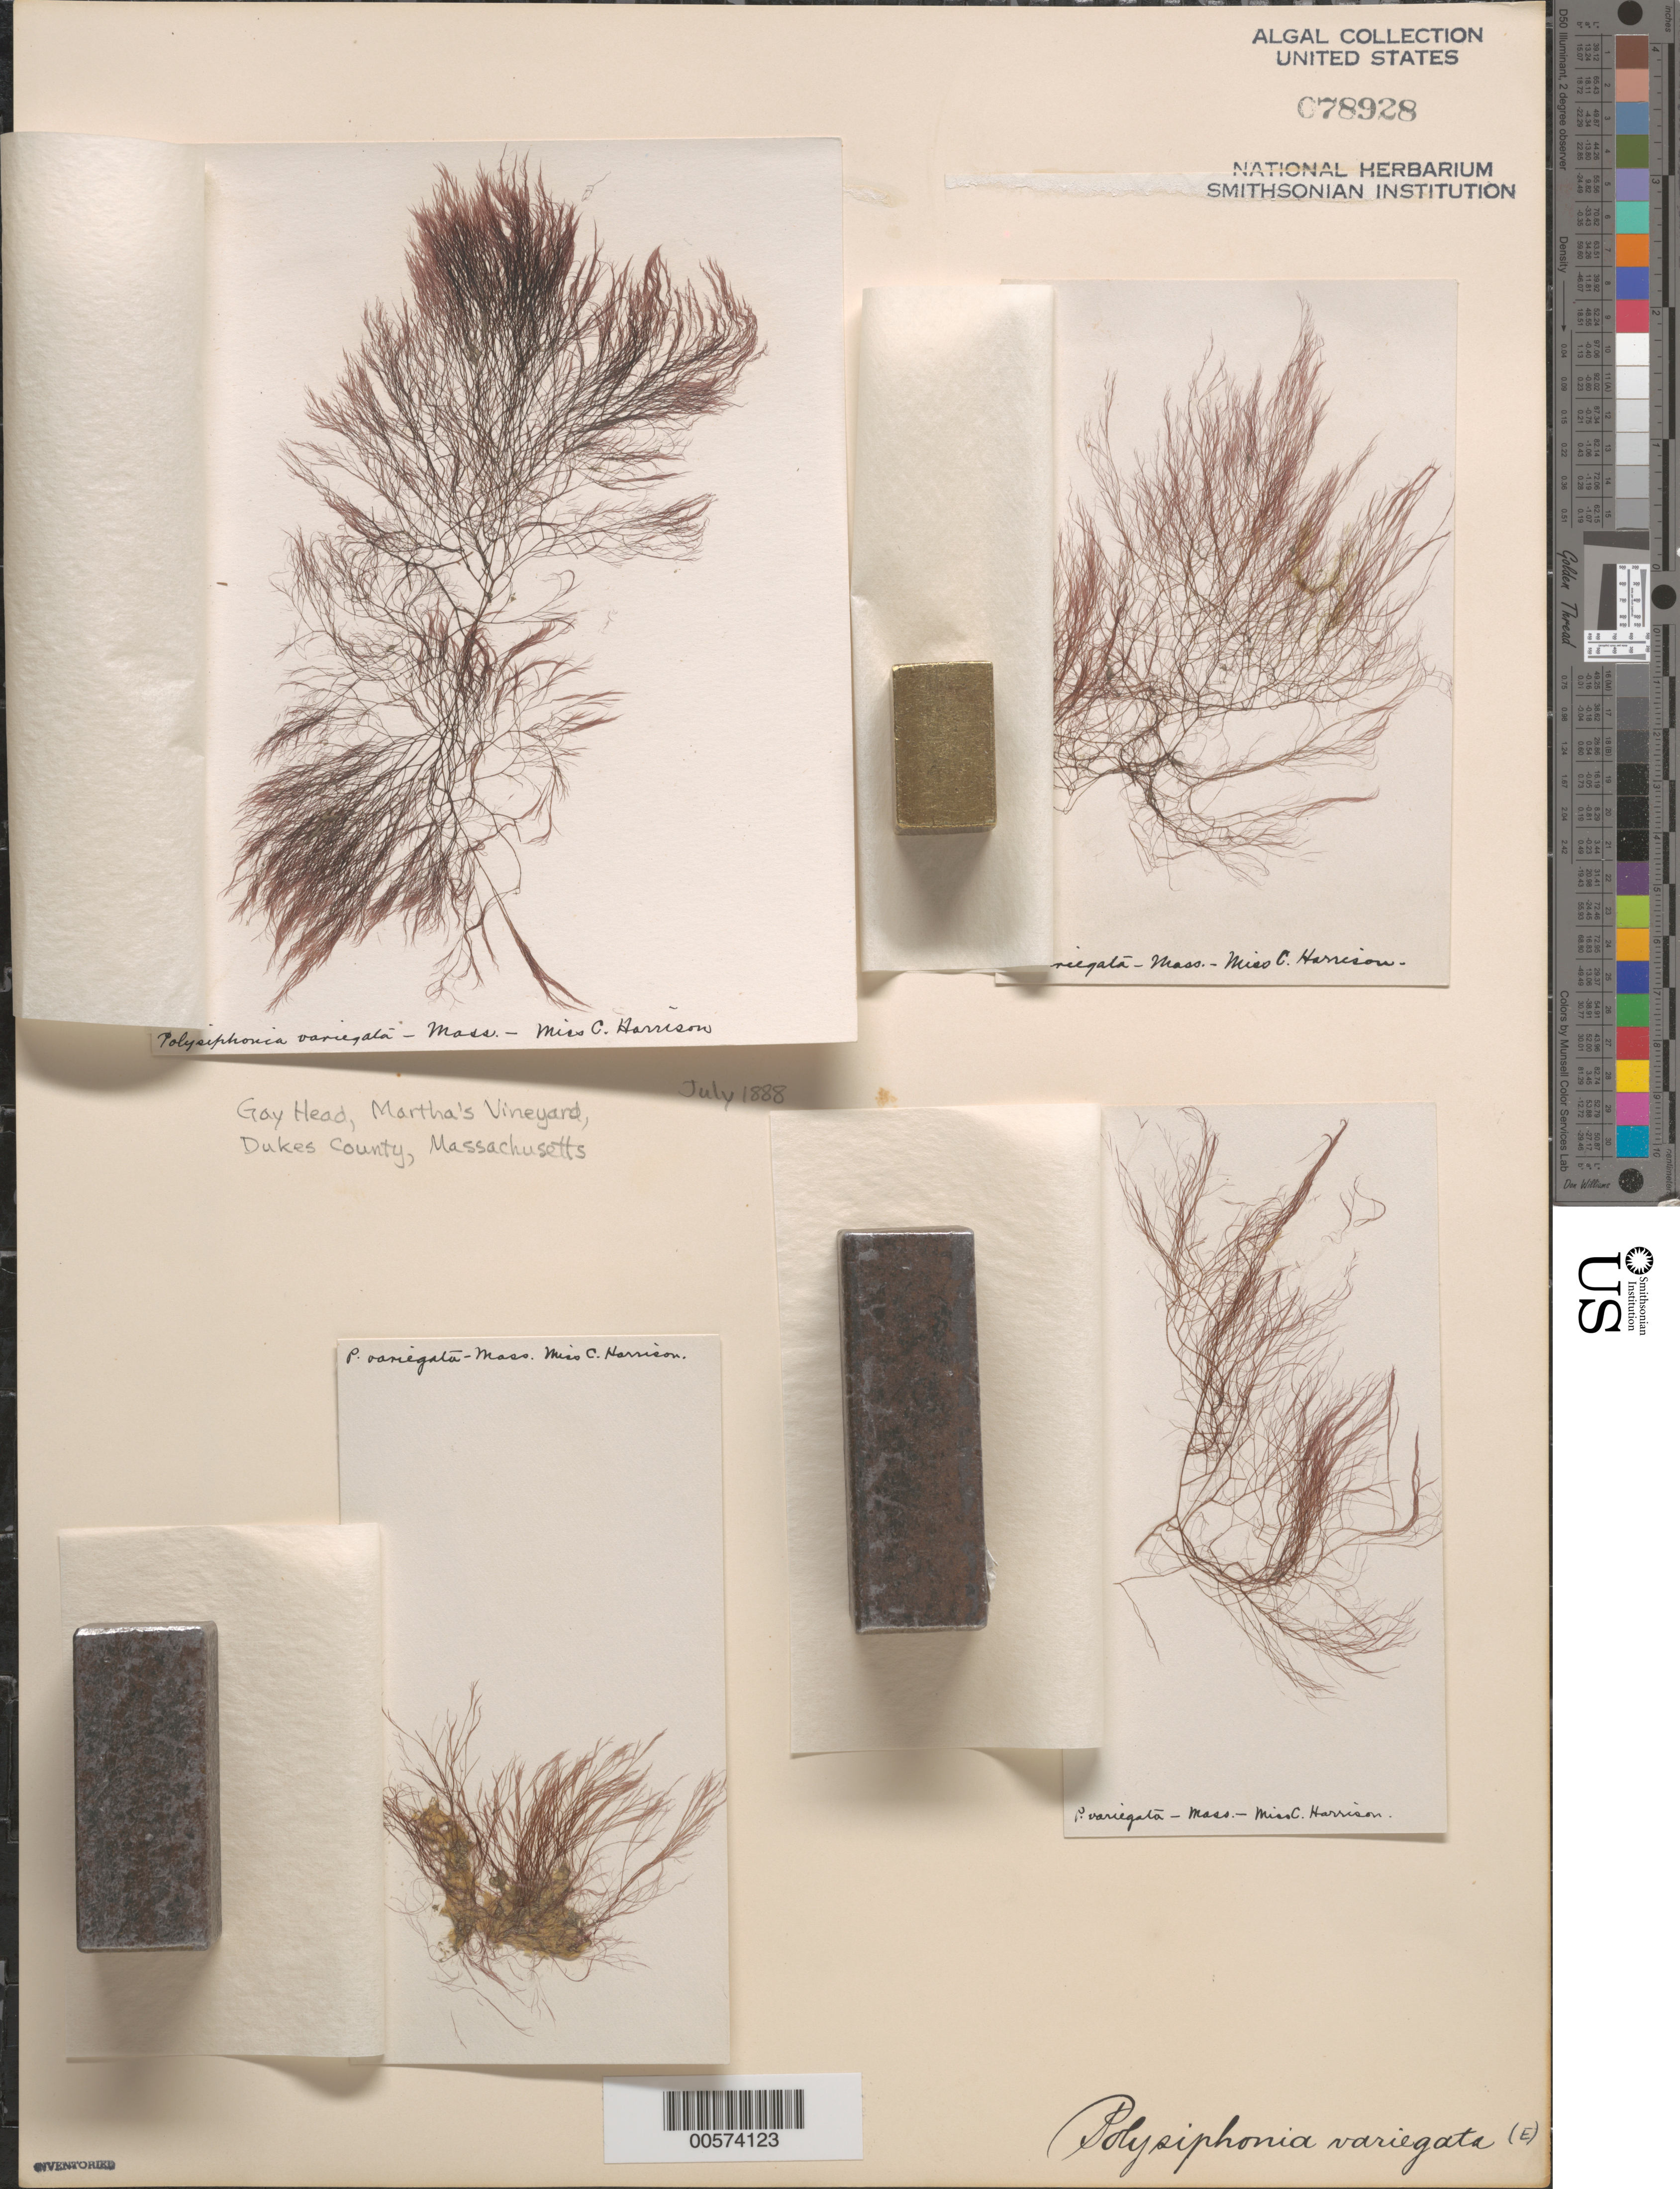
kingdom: Plantae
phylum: Rhodophyta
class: Florideophyceae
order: Ceramiales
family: Rhodomelaceae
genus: Carradoriella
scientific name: Carradoriella denudata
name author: (Dillwyn) Savoie & G.W. Saunders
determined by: Algae name updating Project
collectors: C. Harrison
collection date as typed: Jul 1888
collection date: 1888-07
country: United States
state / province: Massachusetts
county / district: Dukes County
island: Martha's Vineyard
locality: Gay Head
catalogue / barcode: US 78928